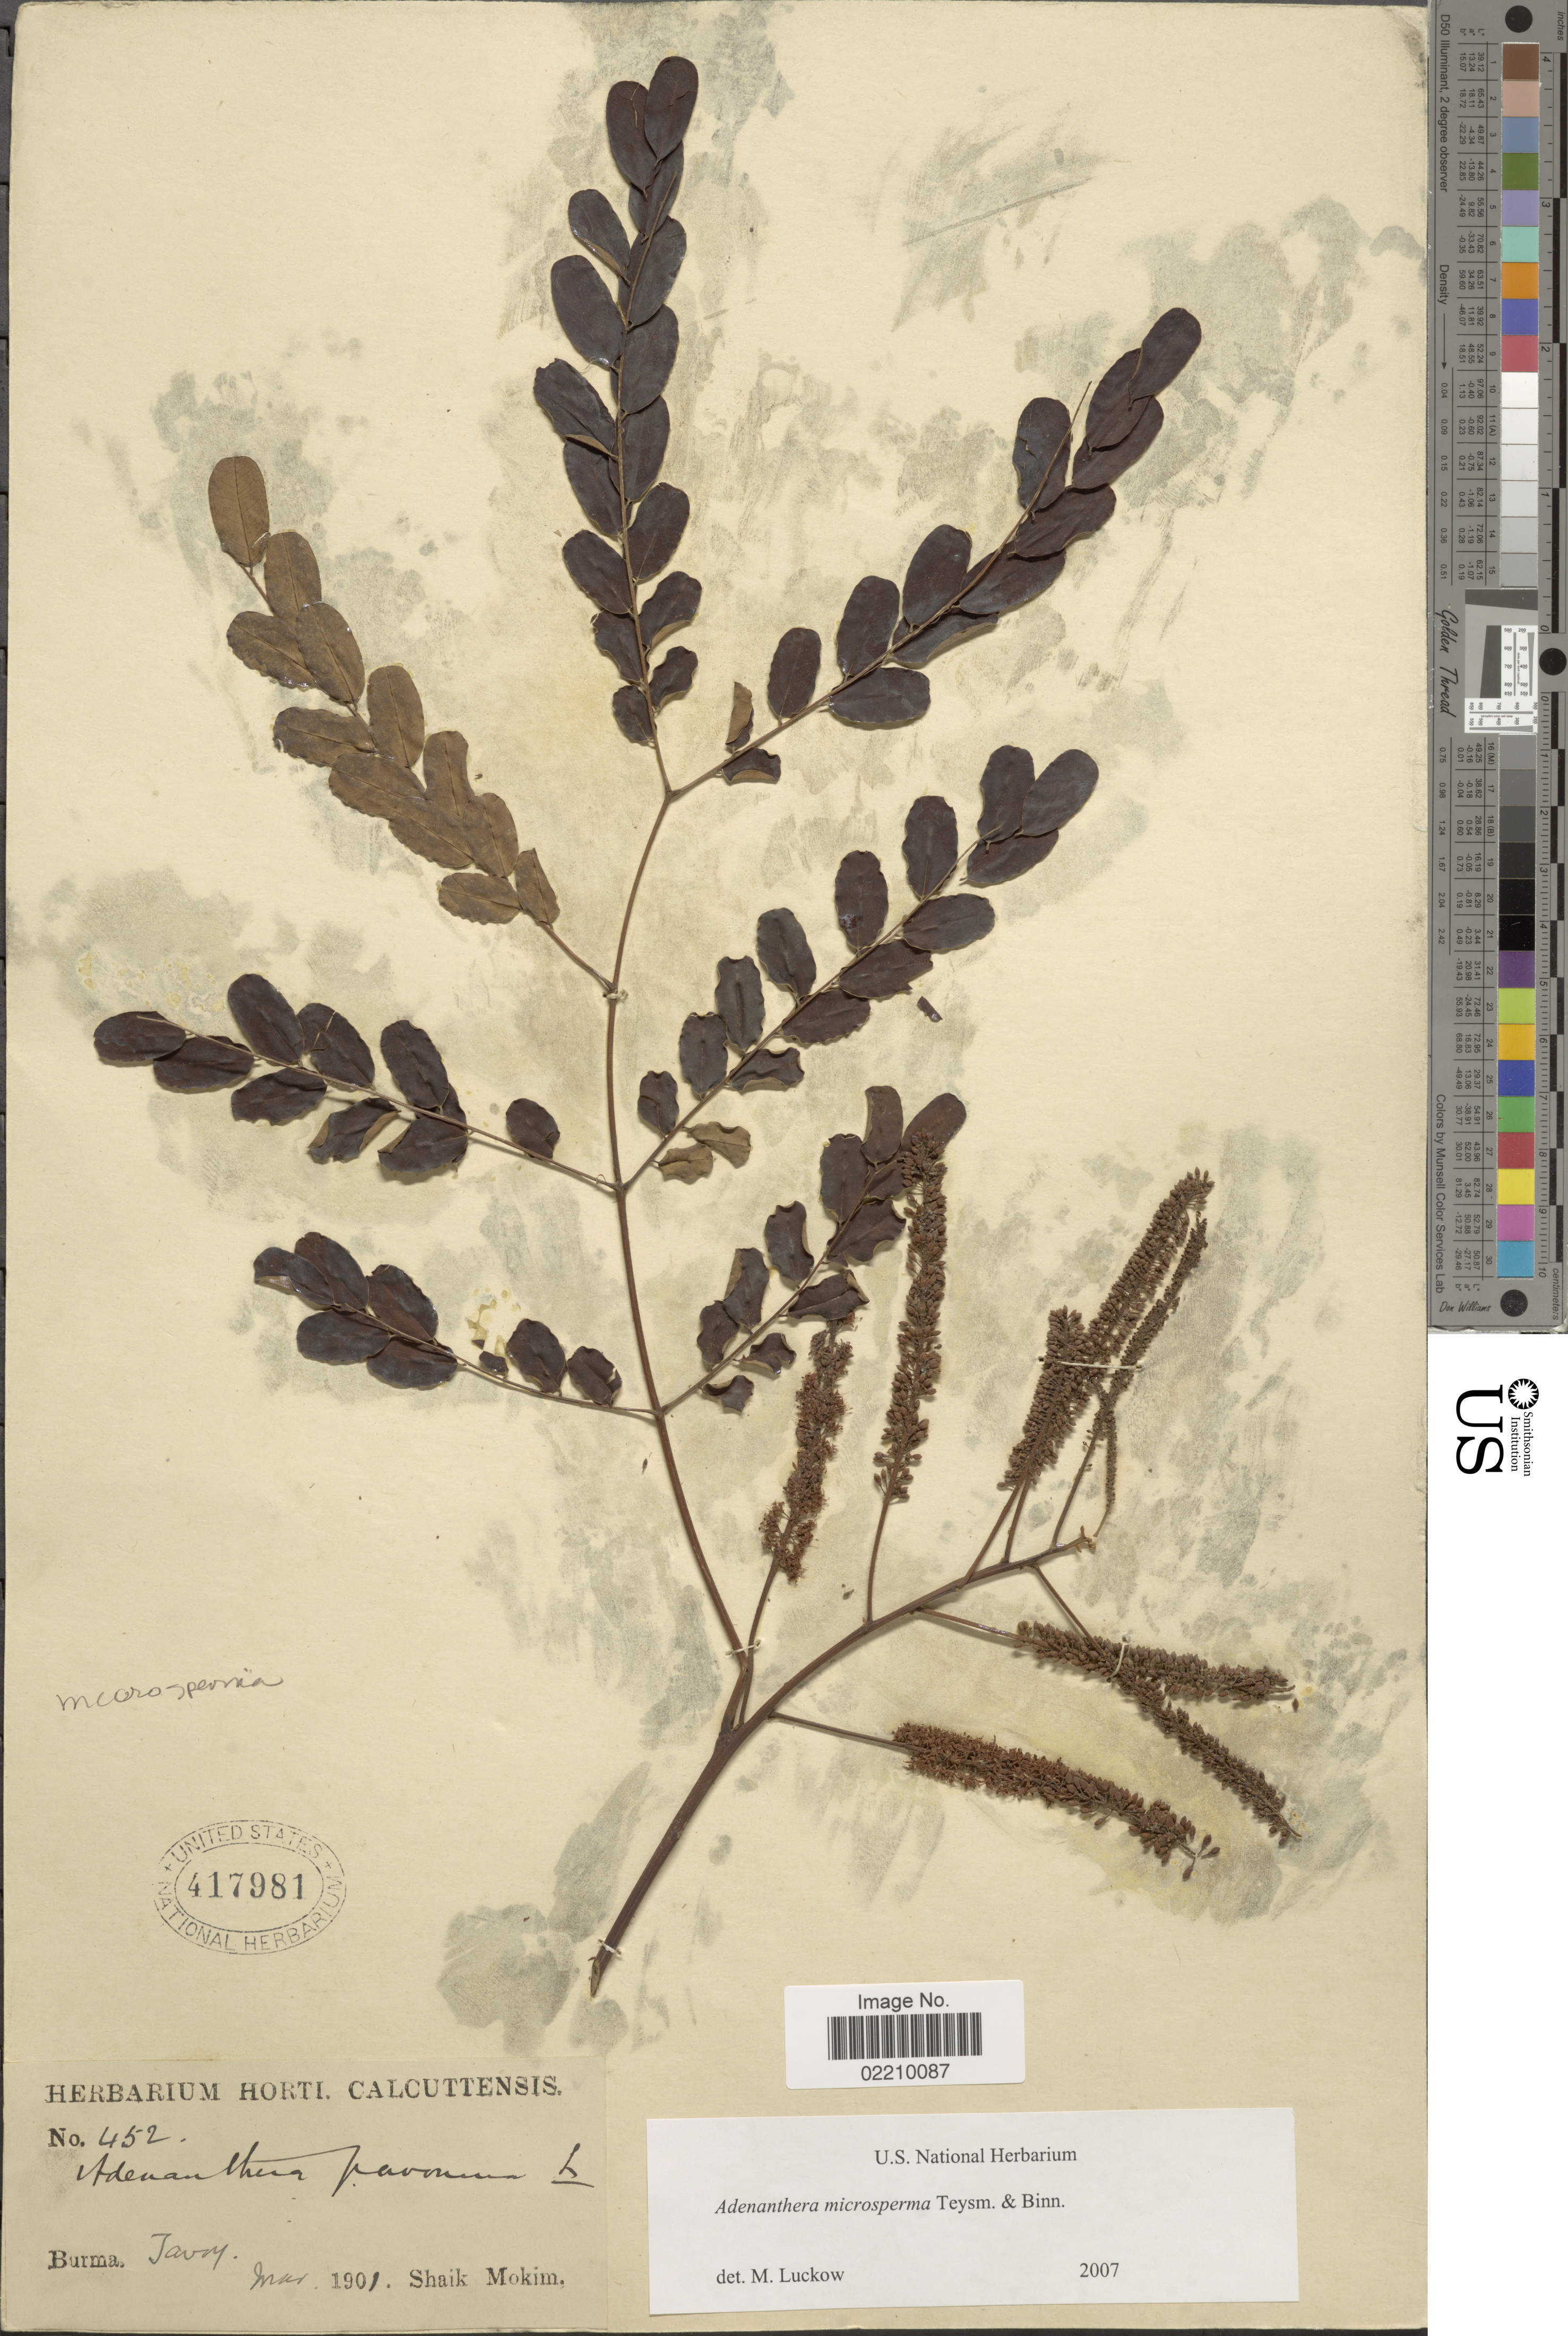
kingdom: Plantae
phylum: Tracheophyta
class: Magnoliopsida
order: Fabales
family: Fabaceae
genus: Adenanthera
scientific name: Adenanthera microsperma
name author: Teysm. & Binn.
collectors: S. Mokim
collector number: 452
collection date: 1901-05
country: Myanmar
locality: Burma, Tavay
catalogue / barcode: US 417981